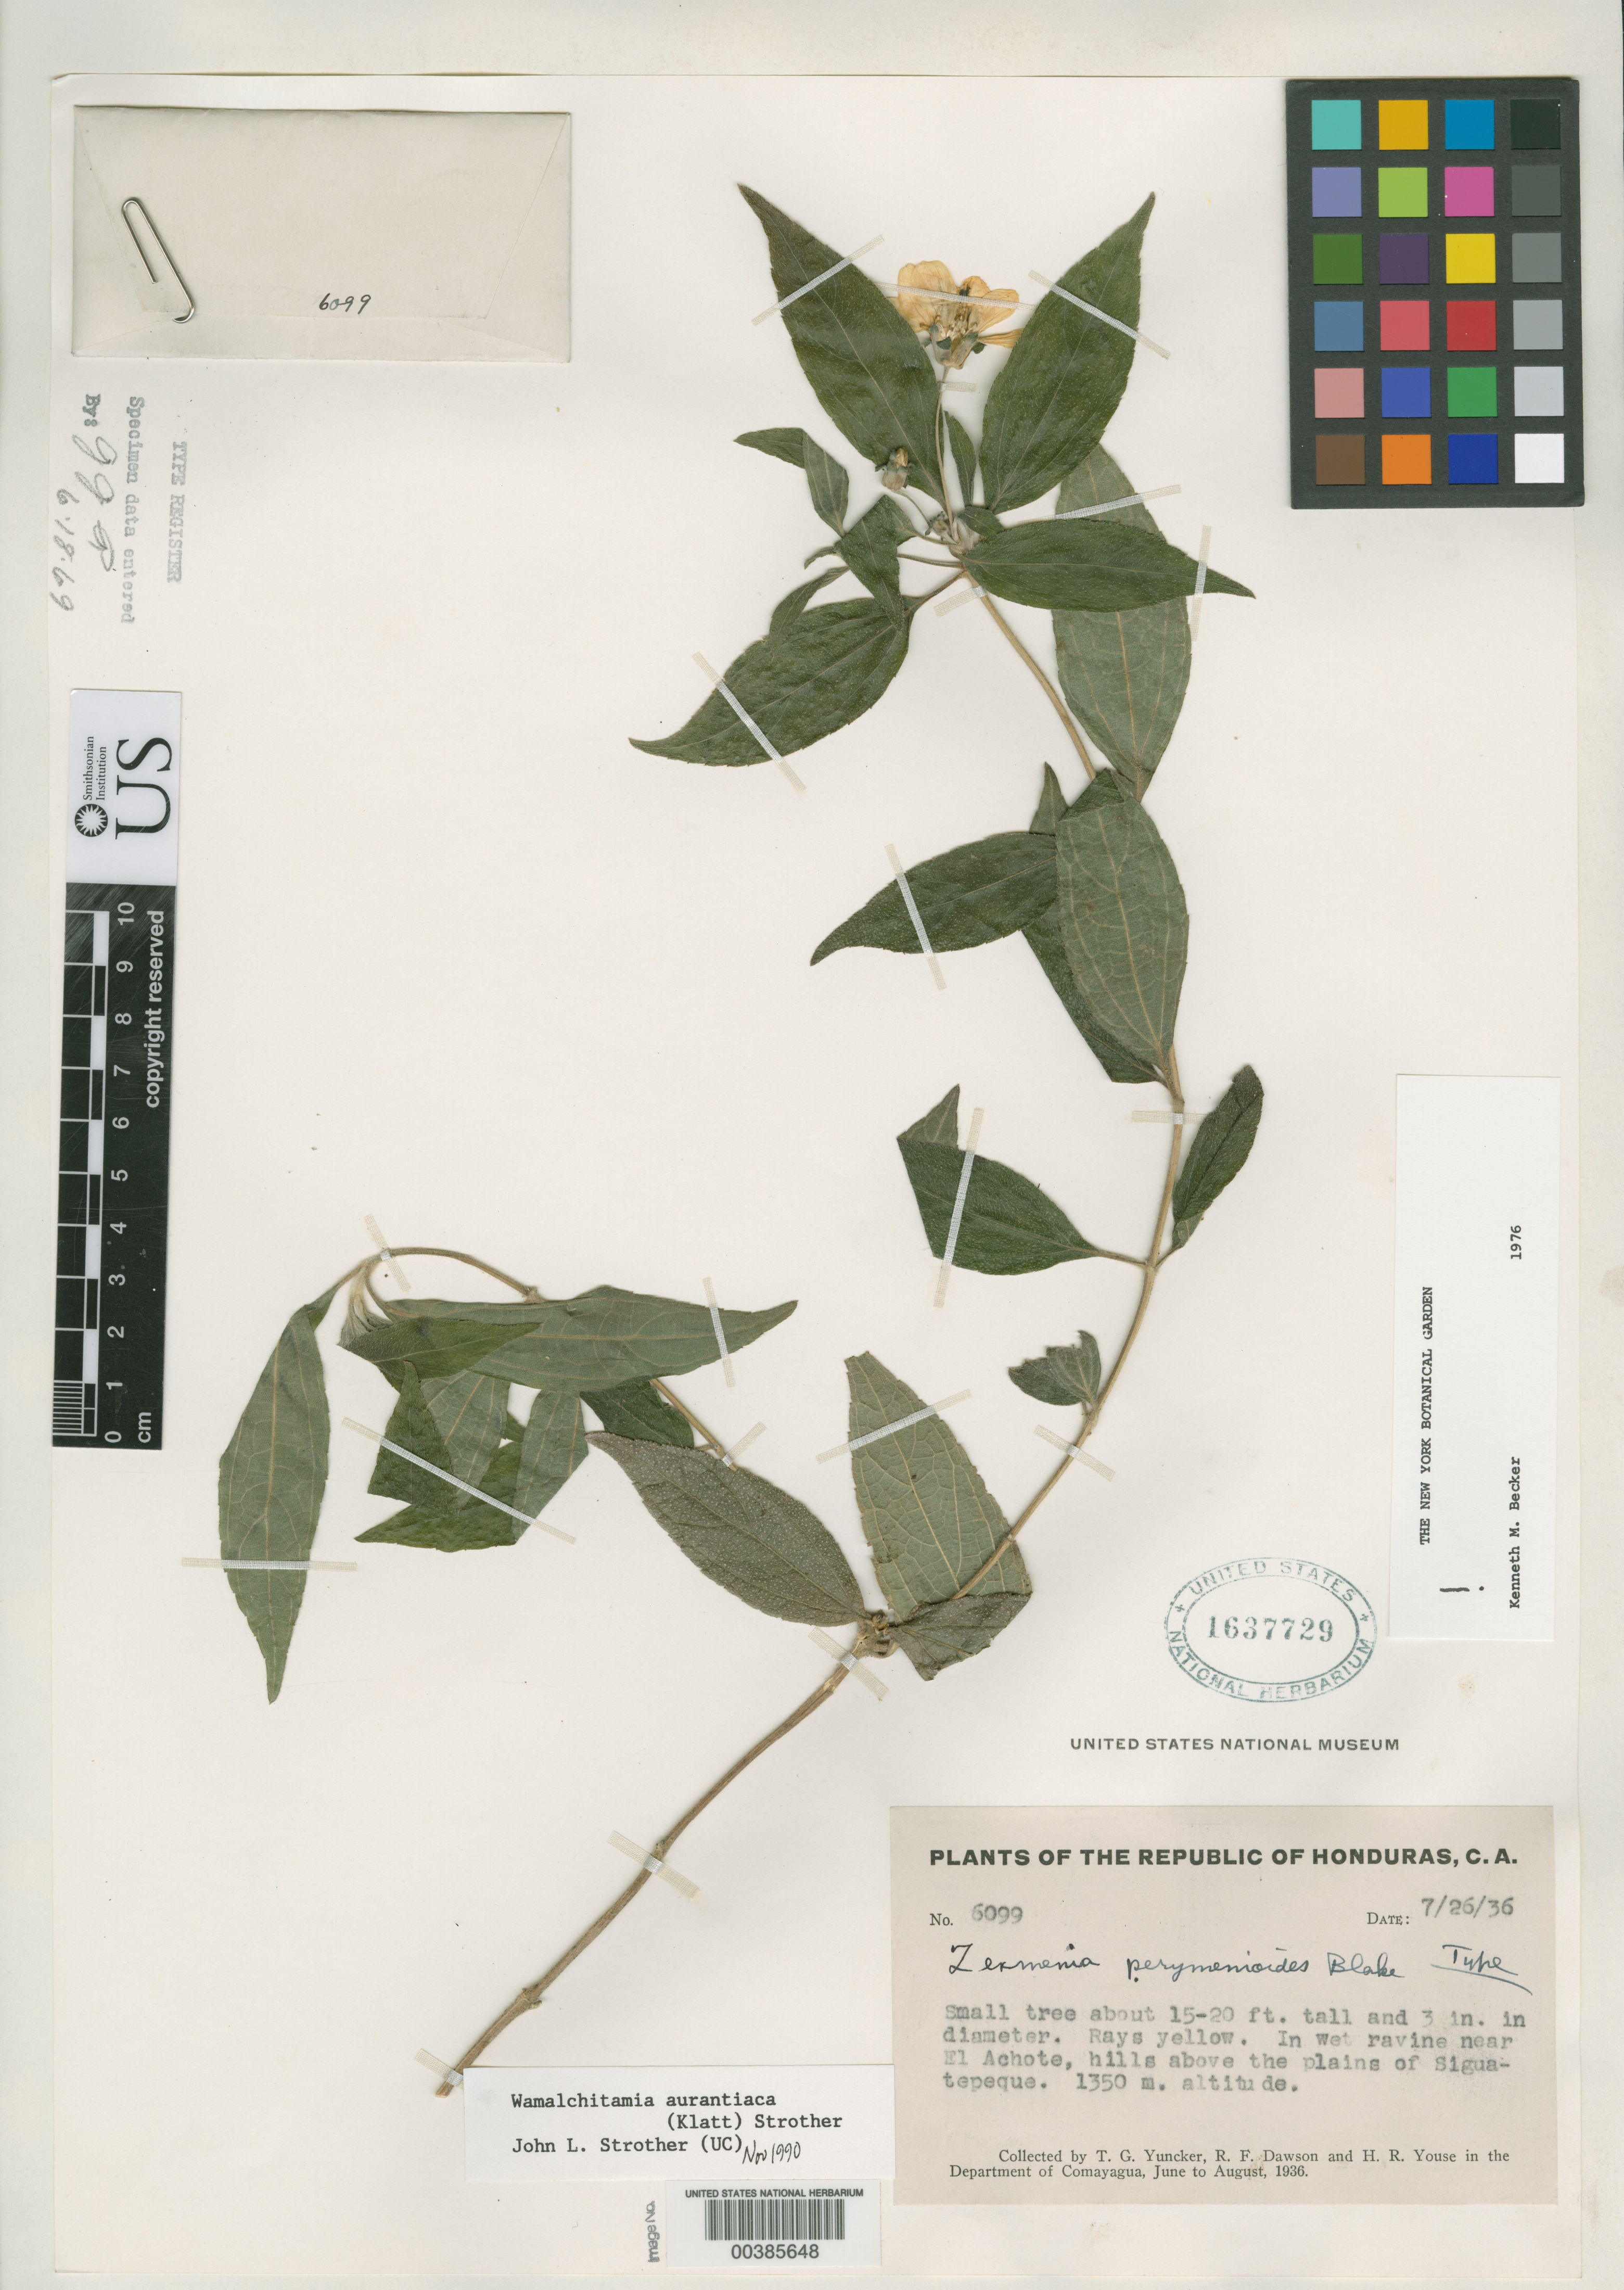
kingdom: Plantae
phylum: Tracheophyta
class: Magnoliopsida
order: Asterales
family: Asteraceae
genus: Zexmenia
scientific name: Zexmenia perymenioides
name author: S.F. Blake ex Yunck.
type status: Holotype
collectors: T. G. Yuncker, R. F. Dawson & H. Youse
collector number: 6099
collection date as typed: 26 Jul 1936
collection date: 1936-07-26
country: Honduras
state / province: Comayagua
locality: El Achote, above plains of Siguatepeque.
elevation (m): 1350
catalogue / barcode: US 1637729